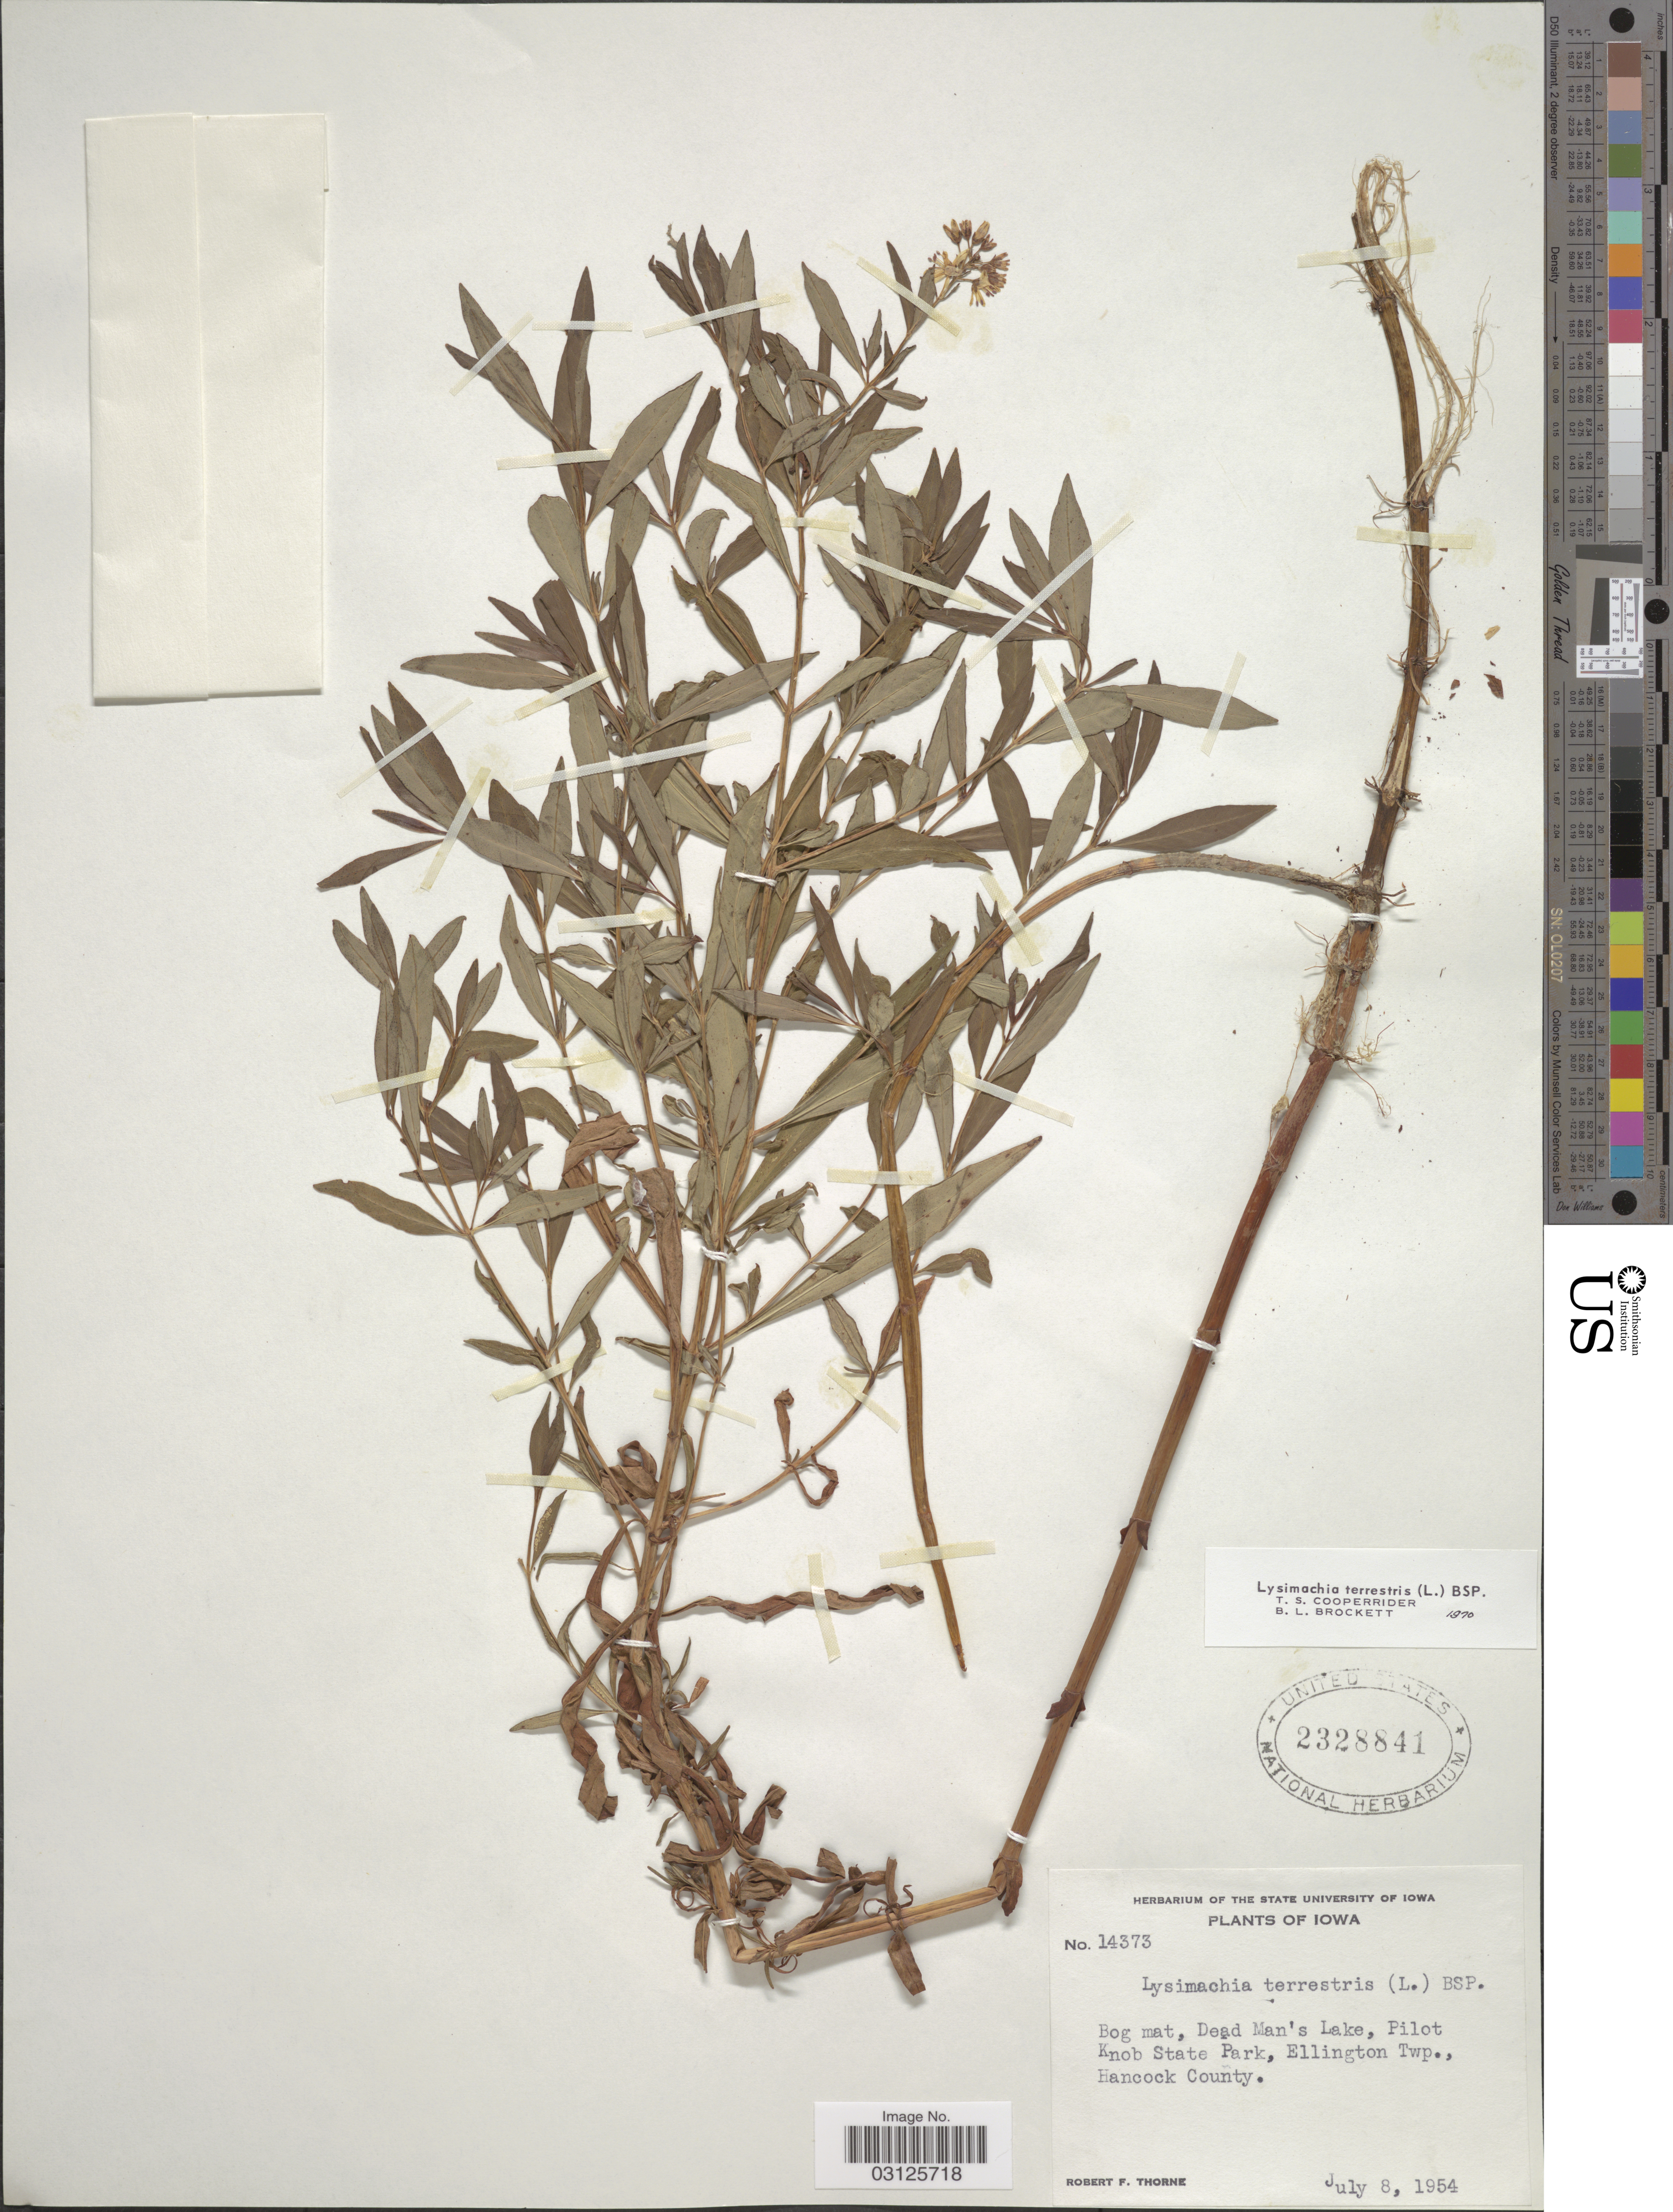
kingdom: Plantae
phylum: Tracheophyta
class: Magnoliopsida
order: Ericales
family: Primulaceae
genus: Lysimachia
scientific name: Lysimachia terrestris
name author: (L.) Britton, Stearns & Poggenb.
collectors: R. F. Thorne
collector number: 14373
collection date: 1954-07-08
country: United States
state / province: Iowa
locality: Bog mat, Dead Man's Lake, Pilot Knob State Park, Ellington Twp., Hancock County.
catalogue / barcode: US 2328841